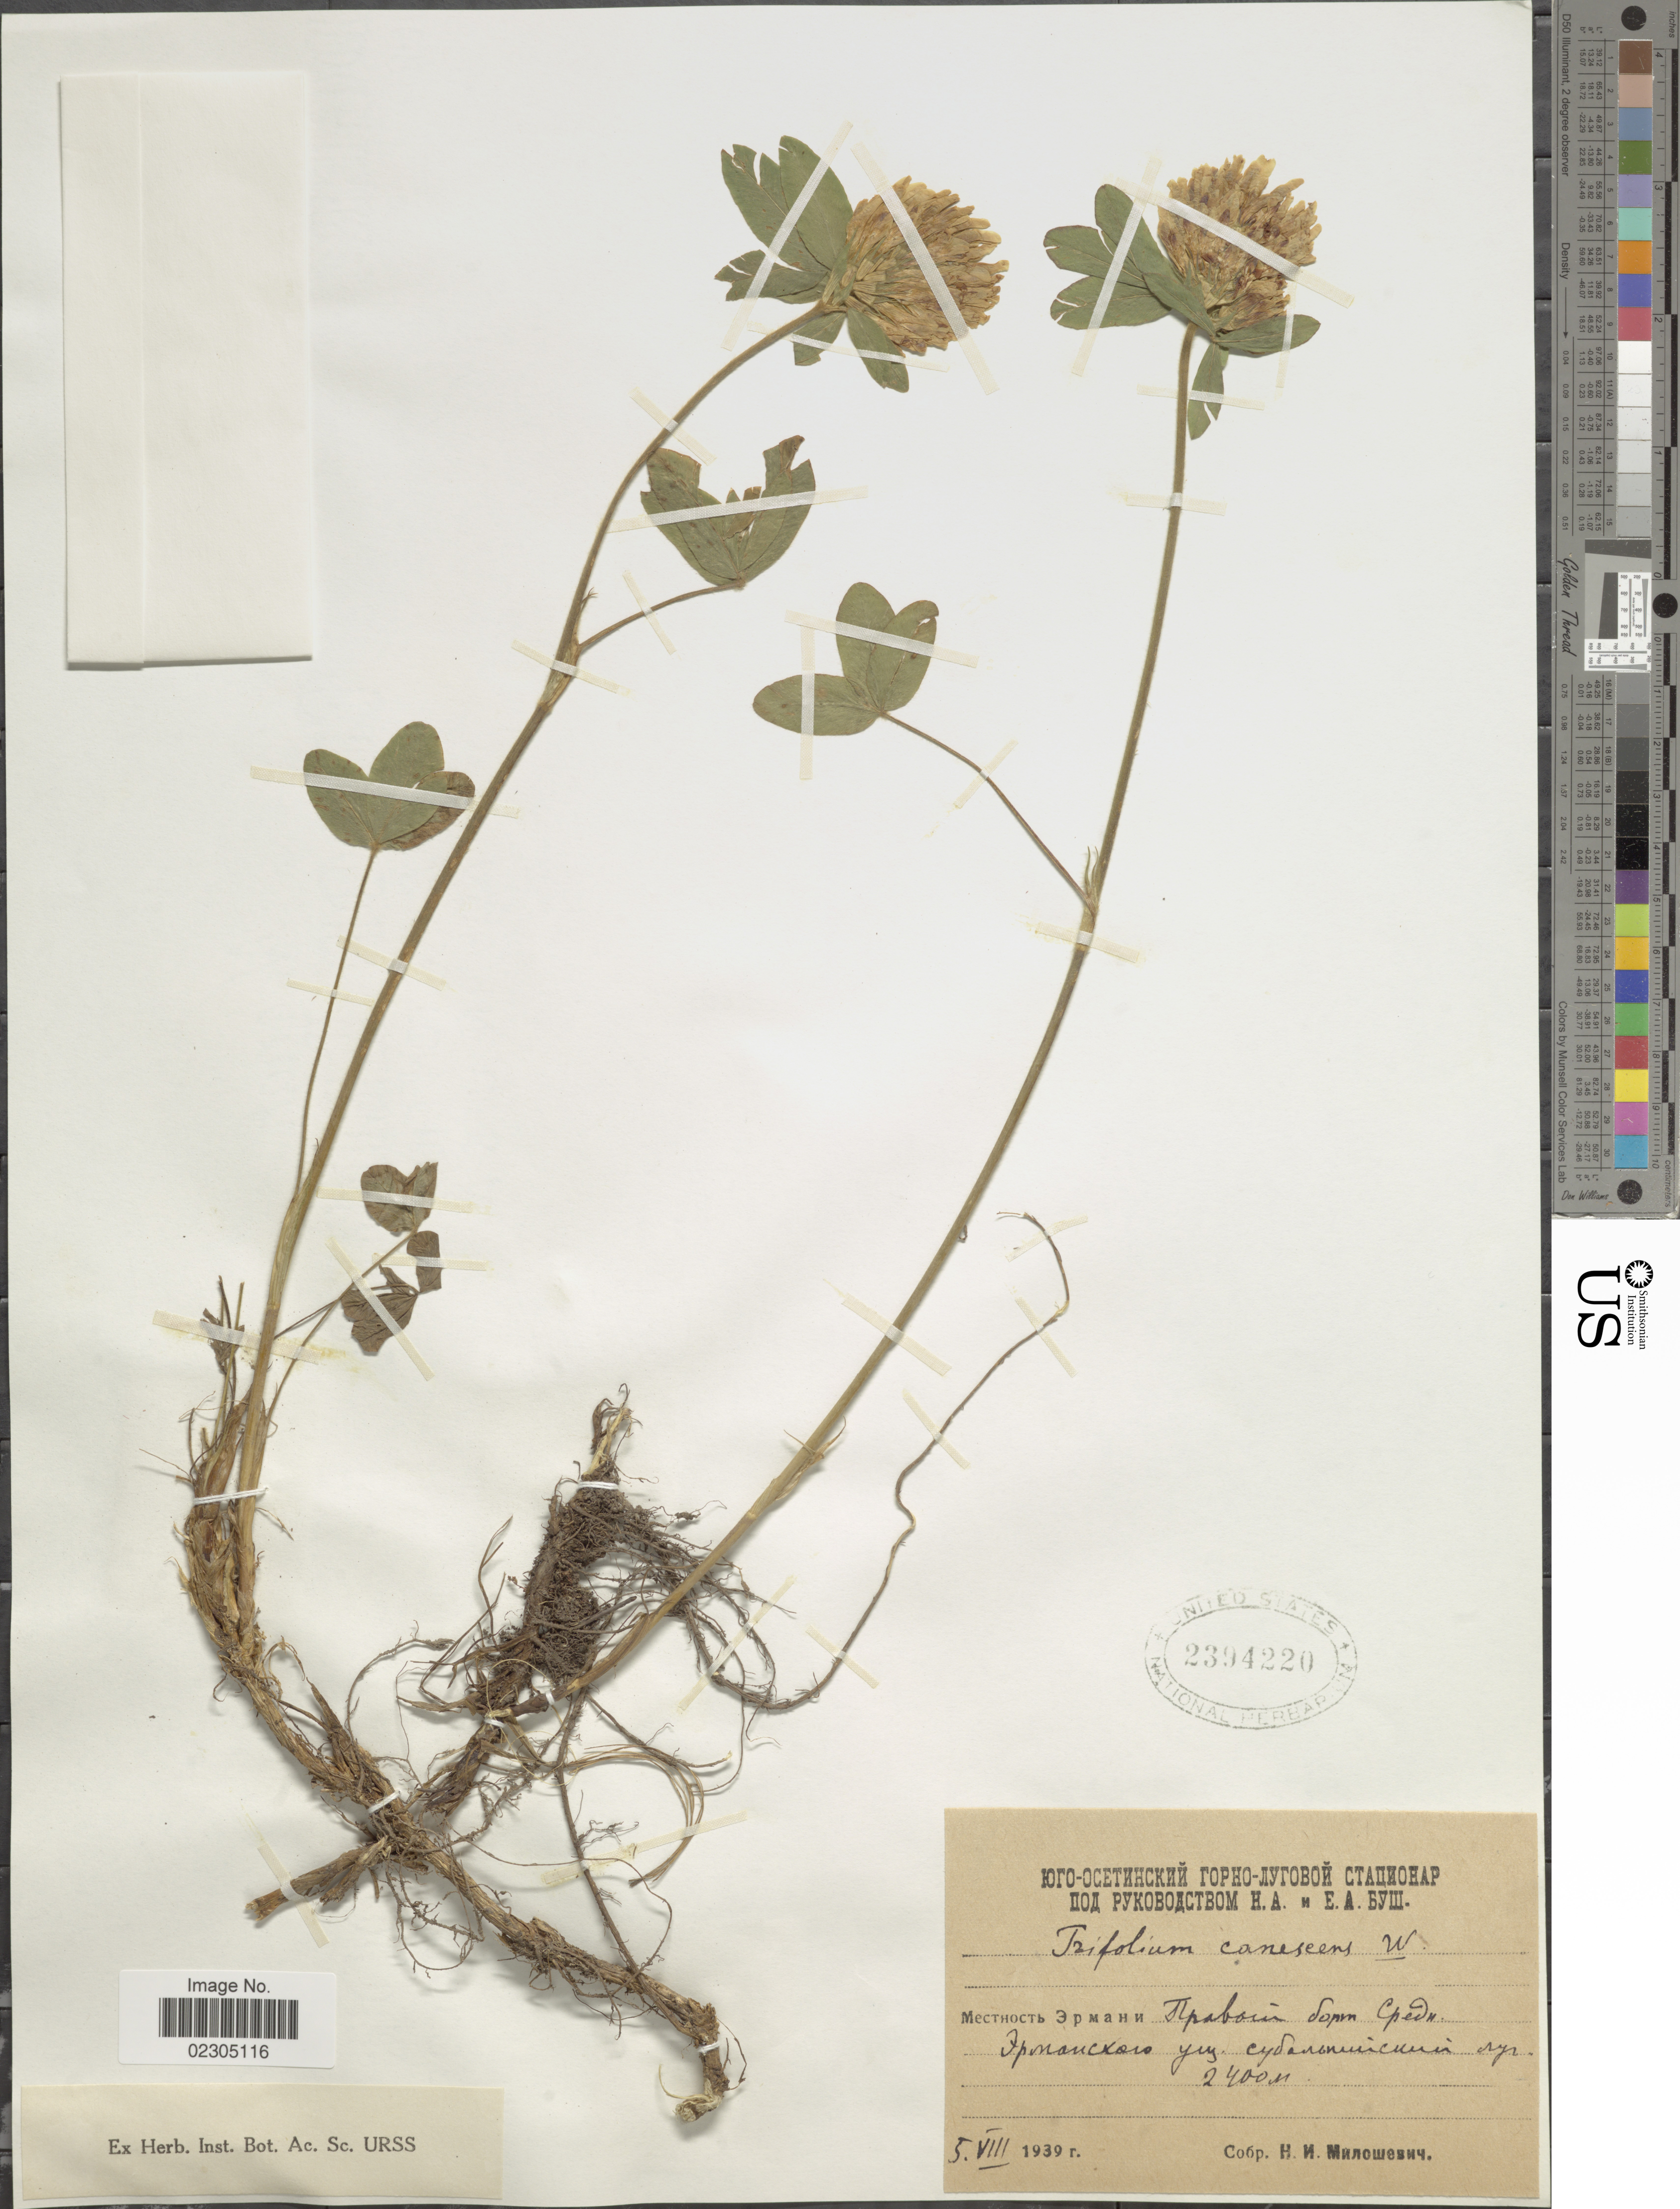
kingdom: Plantae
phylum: Tracheophyta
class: Magnoliopsida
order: Fabales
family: Fabaceae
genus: Trifolium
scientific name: Trifolium canescens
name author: Willd.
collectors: N. Miloshevich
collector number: x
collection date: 1939-08-05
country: Georgia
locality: South Oaaetia, Ermanny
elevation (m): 2400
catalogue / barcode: US 2394220